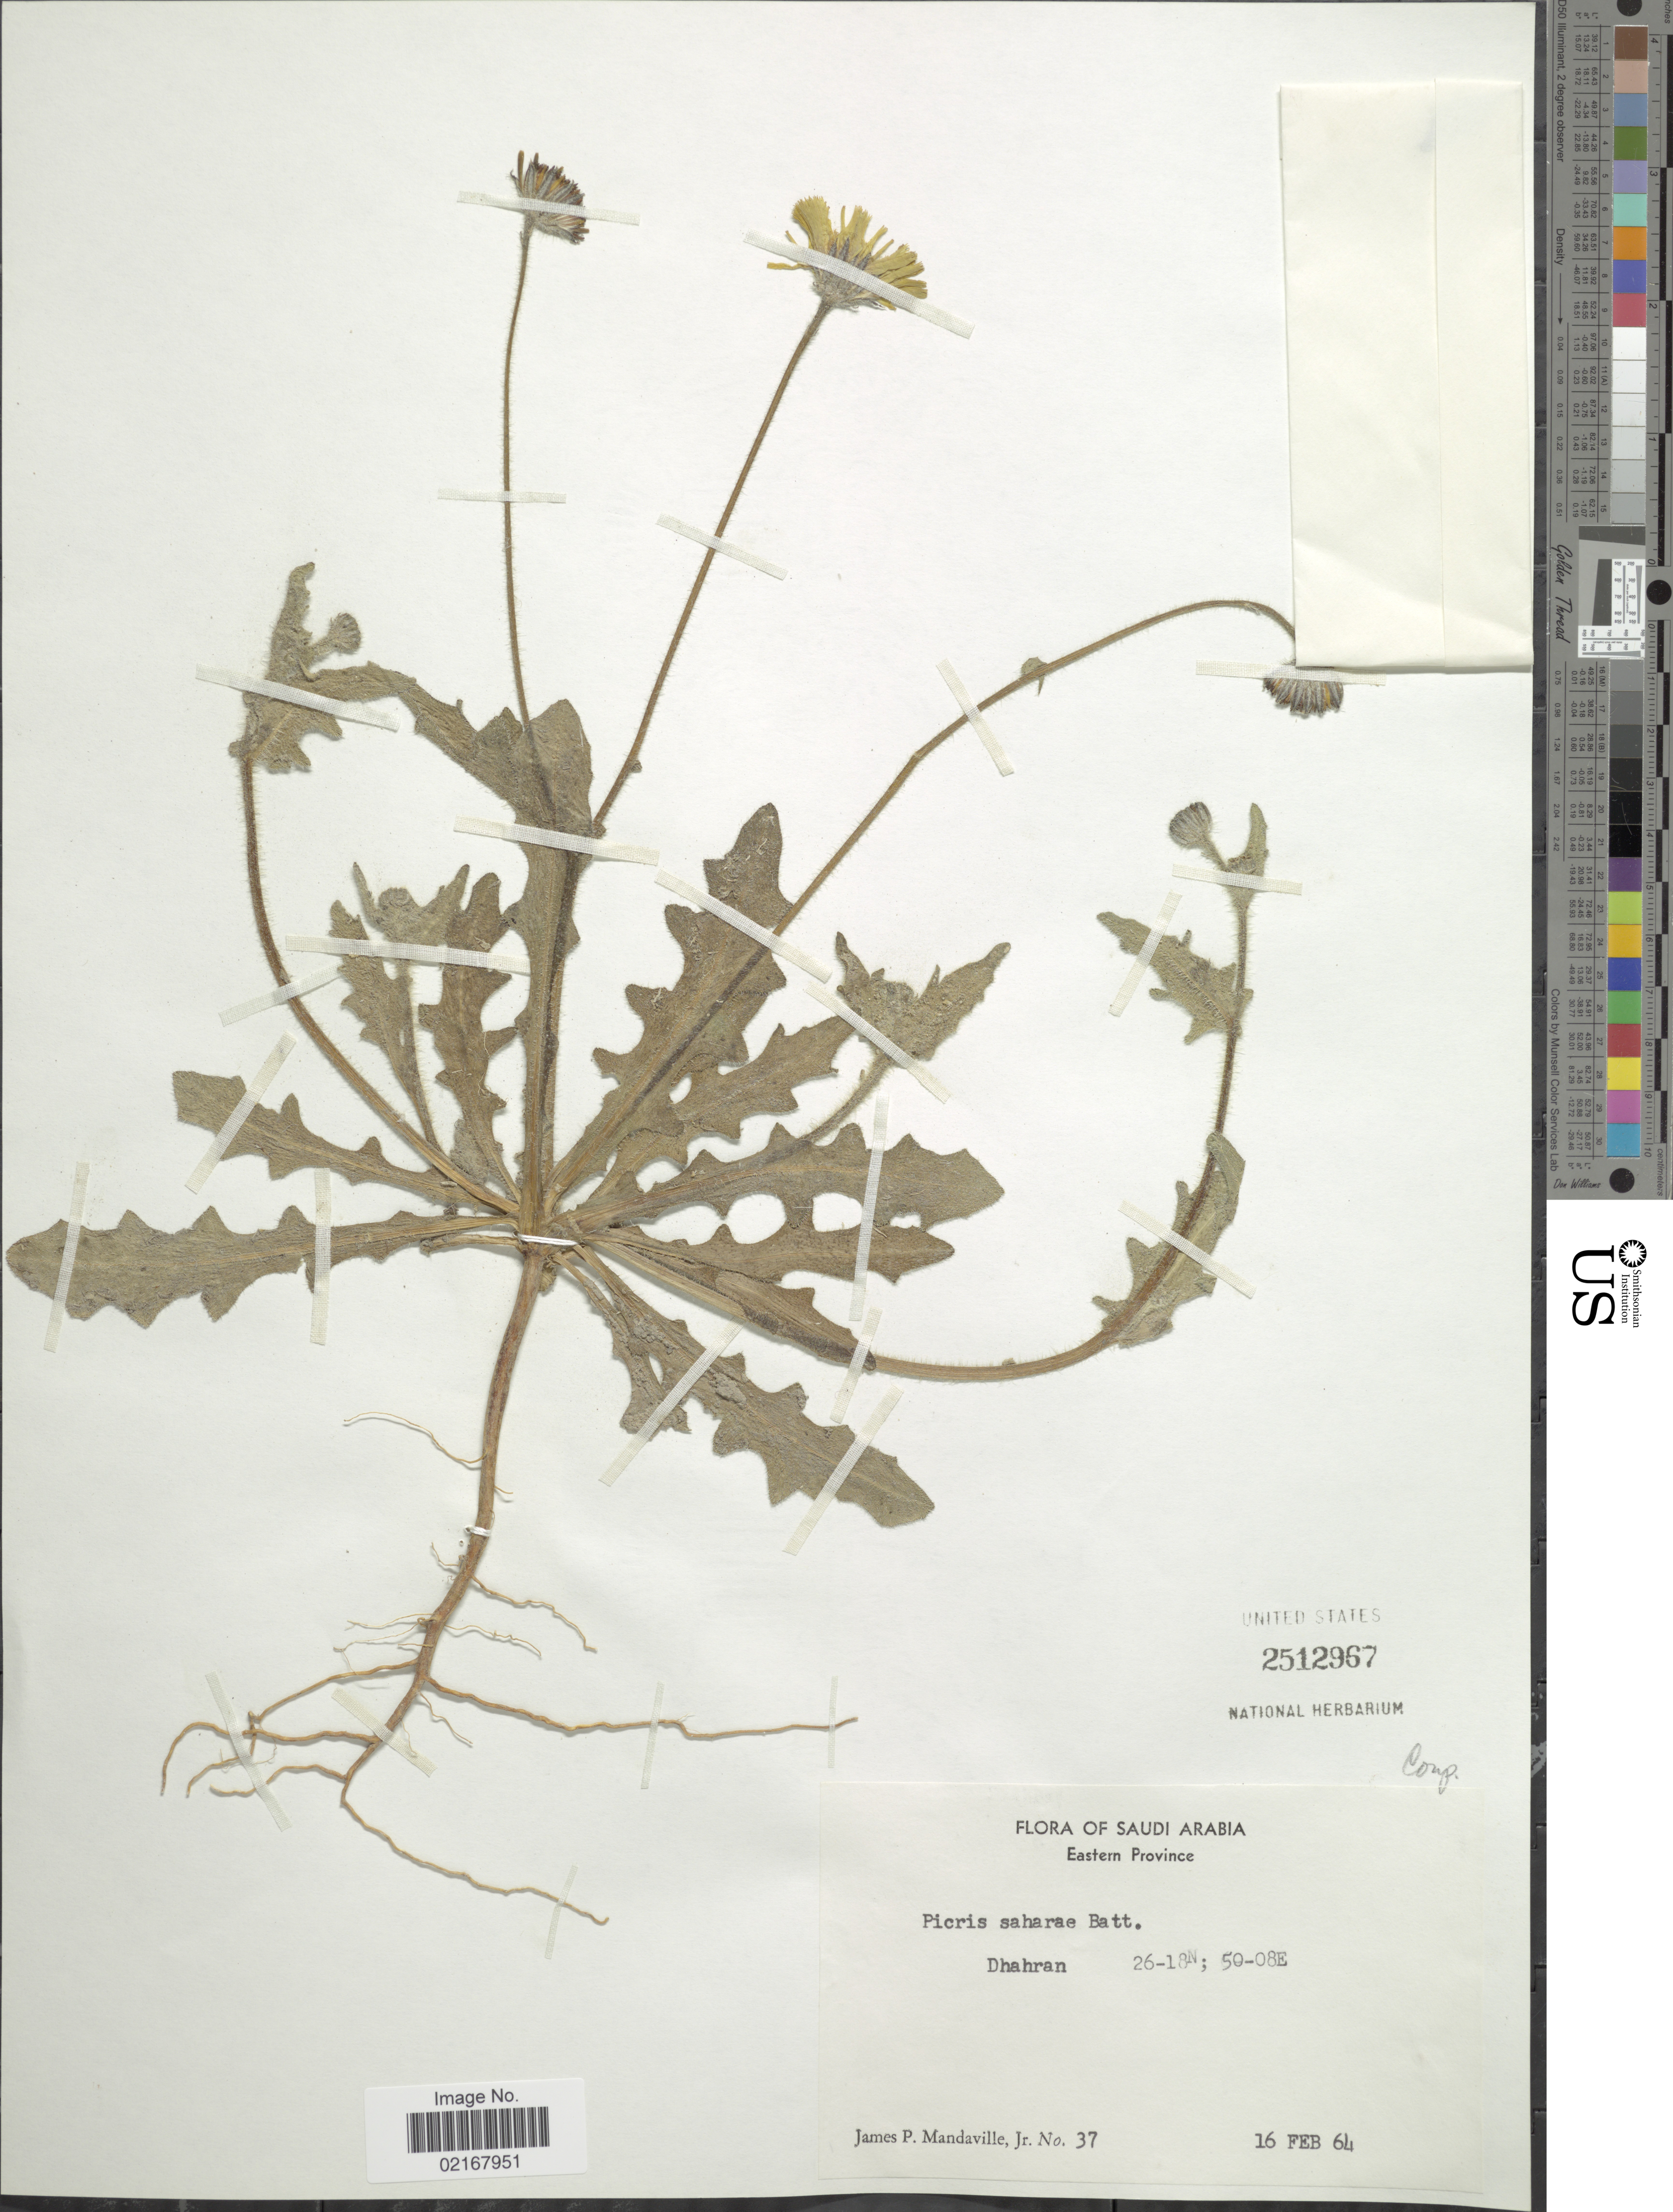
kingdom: Plantae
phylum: Tracheophyta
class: Magnoliopsida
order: Asterales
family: Asteraceae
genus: Picris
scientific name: Picris asplenioides subsp. saharae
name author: (Coss. & Kralik) Dobignard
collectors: J. Mandaville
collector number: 37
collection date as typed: Transcribed d/m/y: 16/2/64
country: Saudi Arabia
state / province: Ash Sharqiyah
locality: Eastern Province, Dhahran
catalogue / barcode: US 2512967